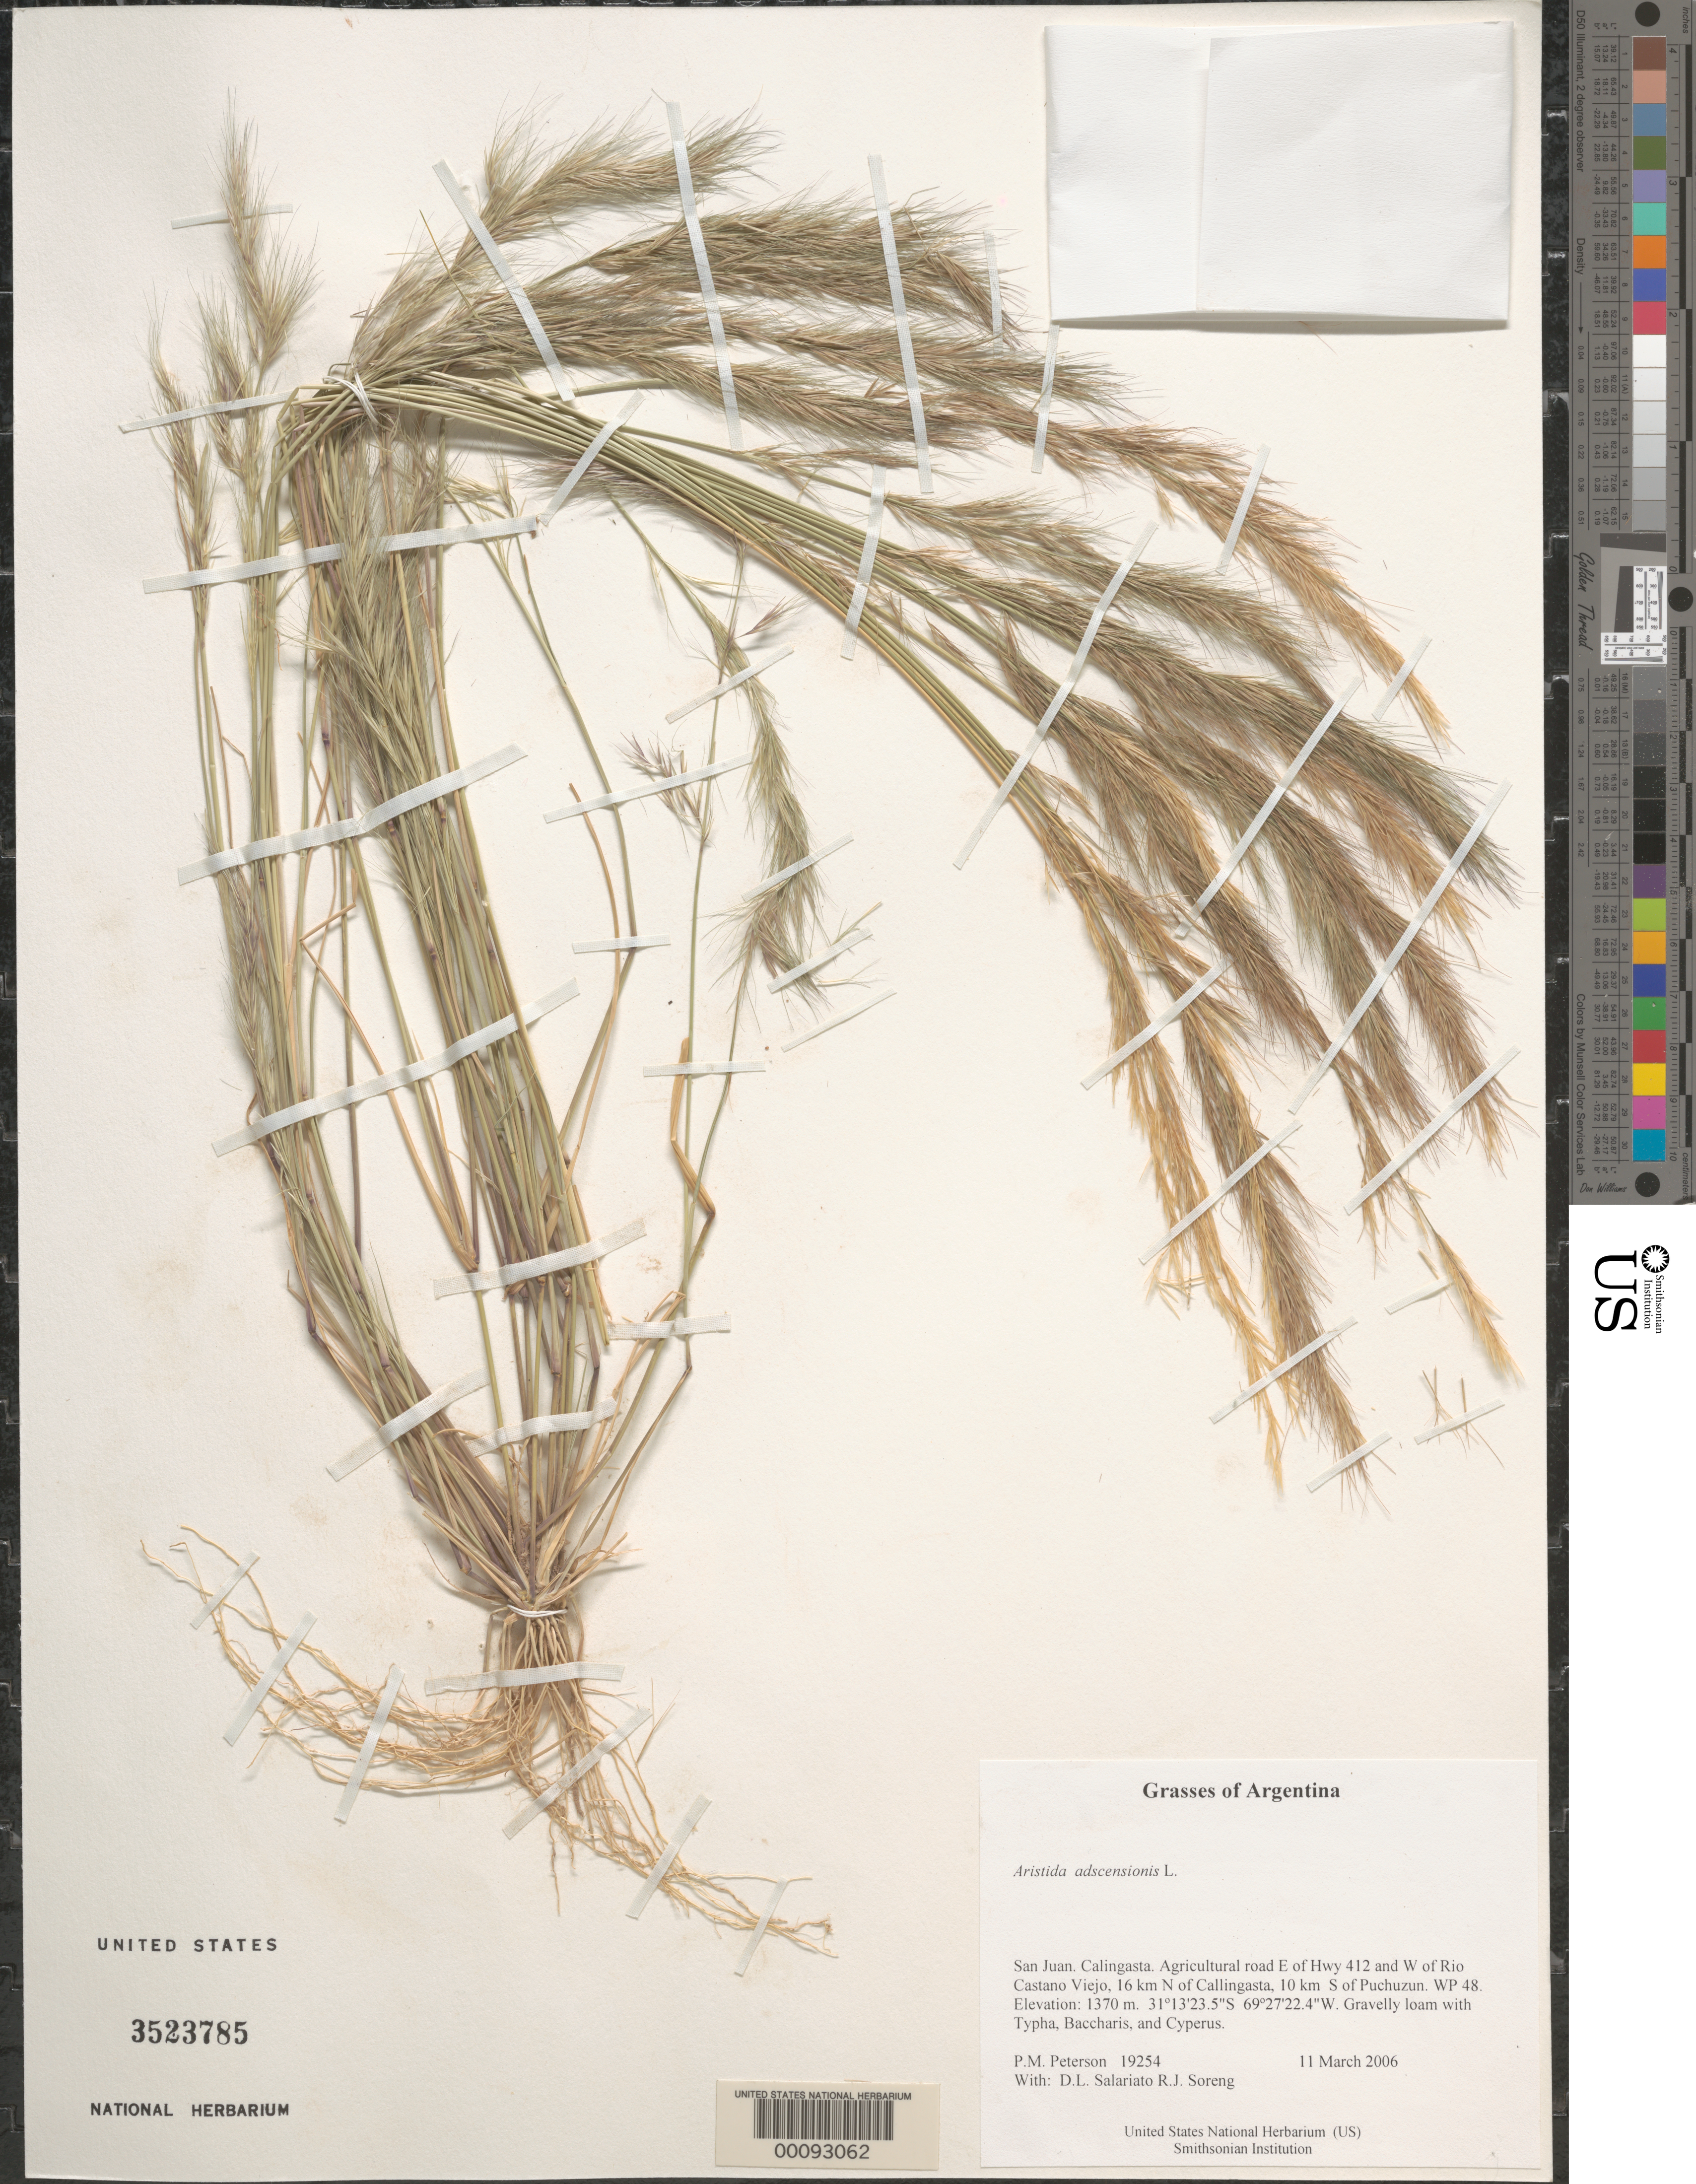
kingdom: Plantae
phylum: Tracheophyta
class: Liliopsida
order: Poales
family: Poaceae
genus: Aristida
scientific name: Aristida adscensionis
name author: L.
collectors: P. M. Peterson, R. J. Soreng, D. Salariato & A. Panizza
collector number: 19254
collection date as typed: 11 Mar 2006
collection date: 2006-03-11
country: Argentina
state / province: San Juan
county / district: Calingasta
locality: Agricultural road E of Hwy 412 and W of Rio Castano Viejo, 16 km N of Calingasta, 10 km S of Puchuzun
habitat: Gravelly loam with Typha, Baccharis, and Cyperus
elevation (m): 1370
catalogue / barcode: US 3523785